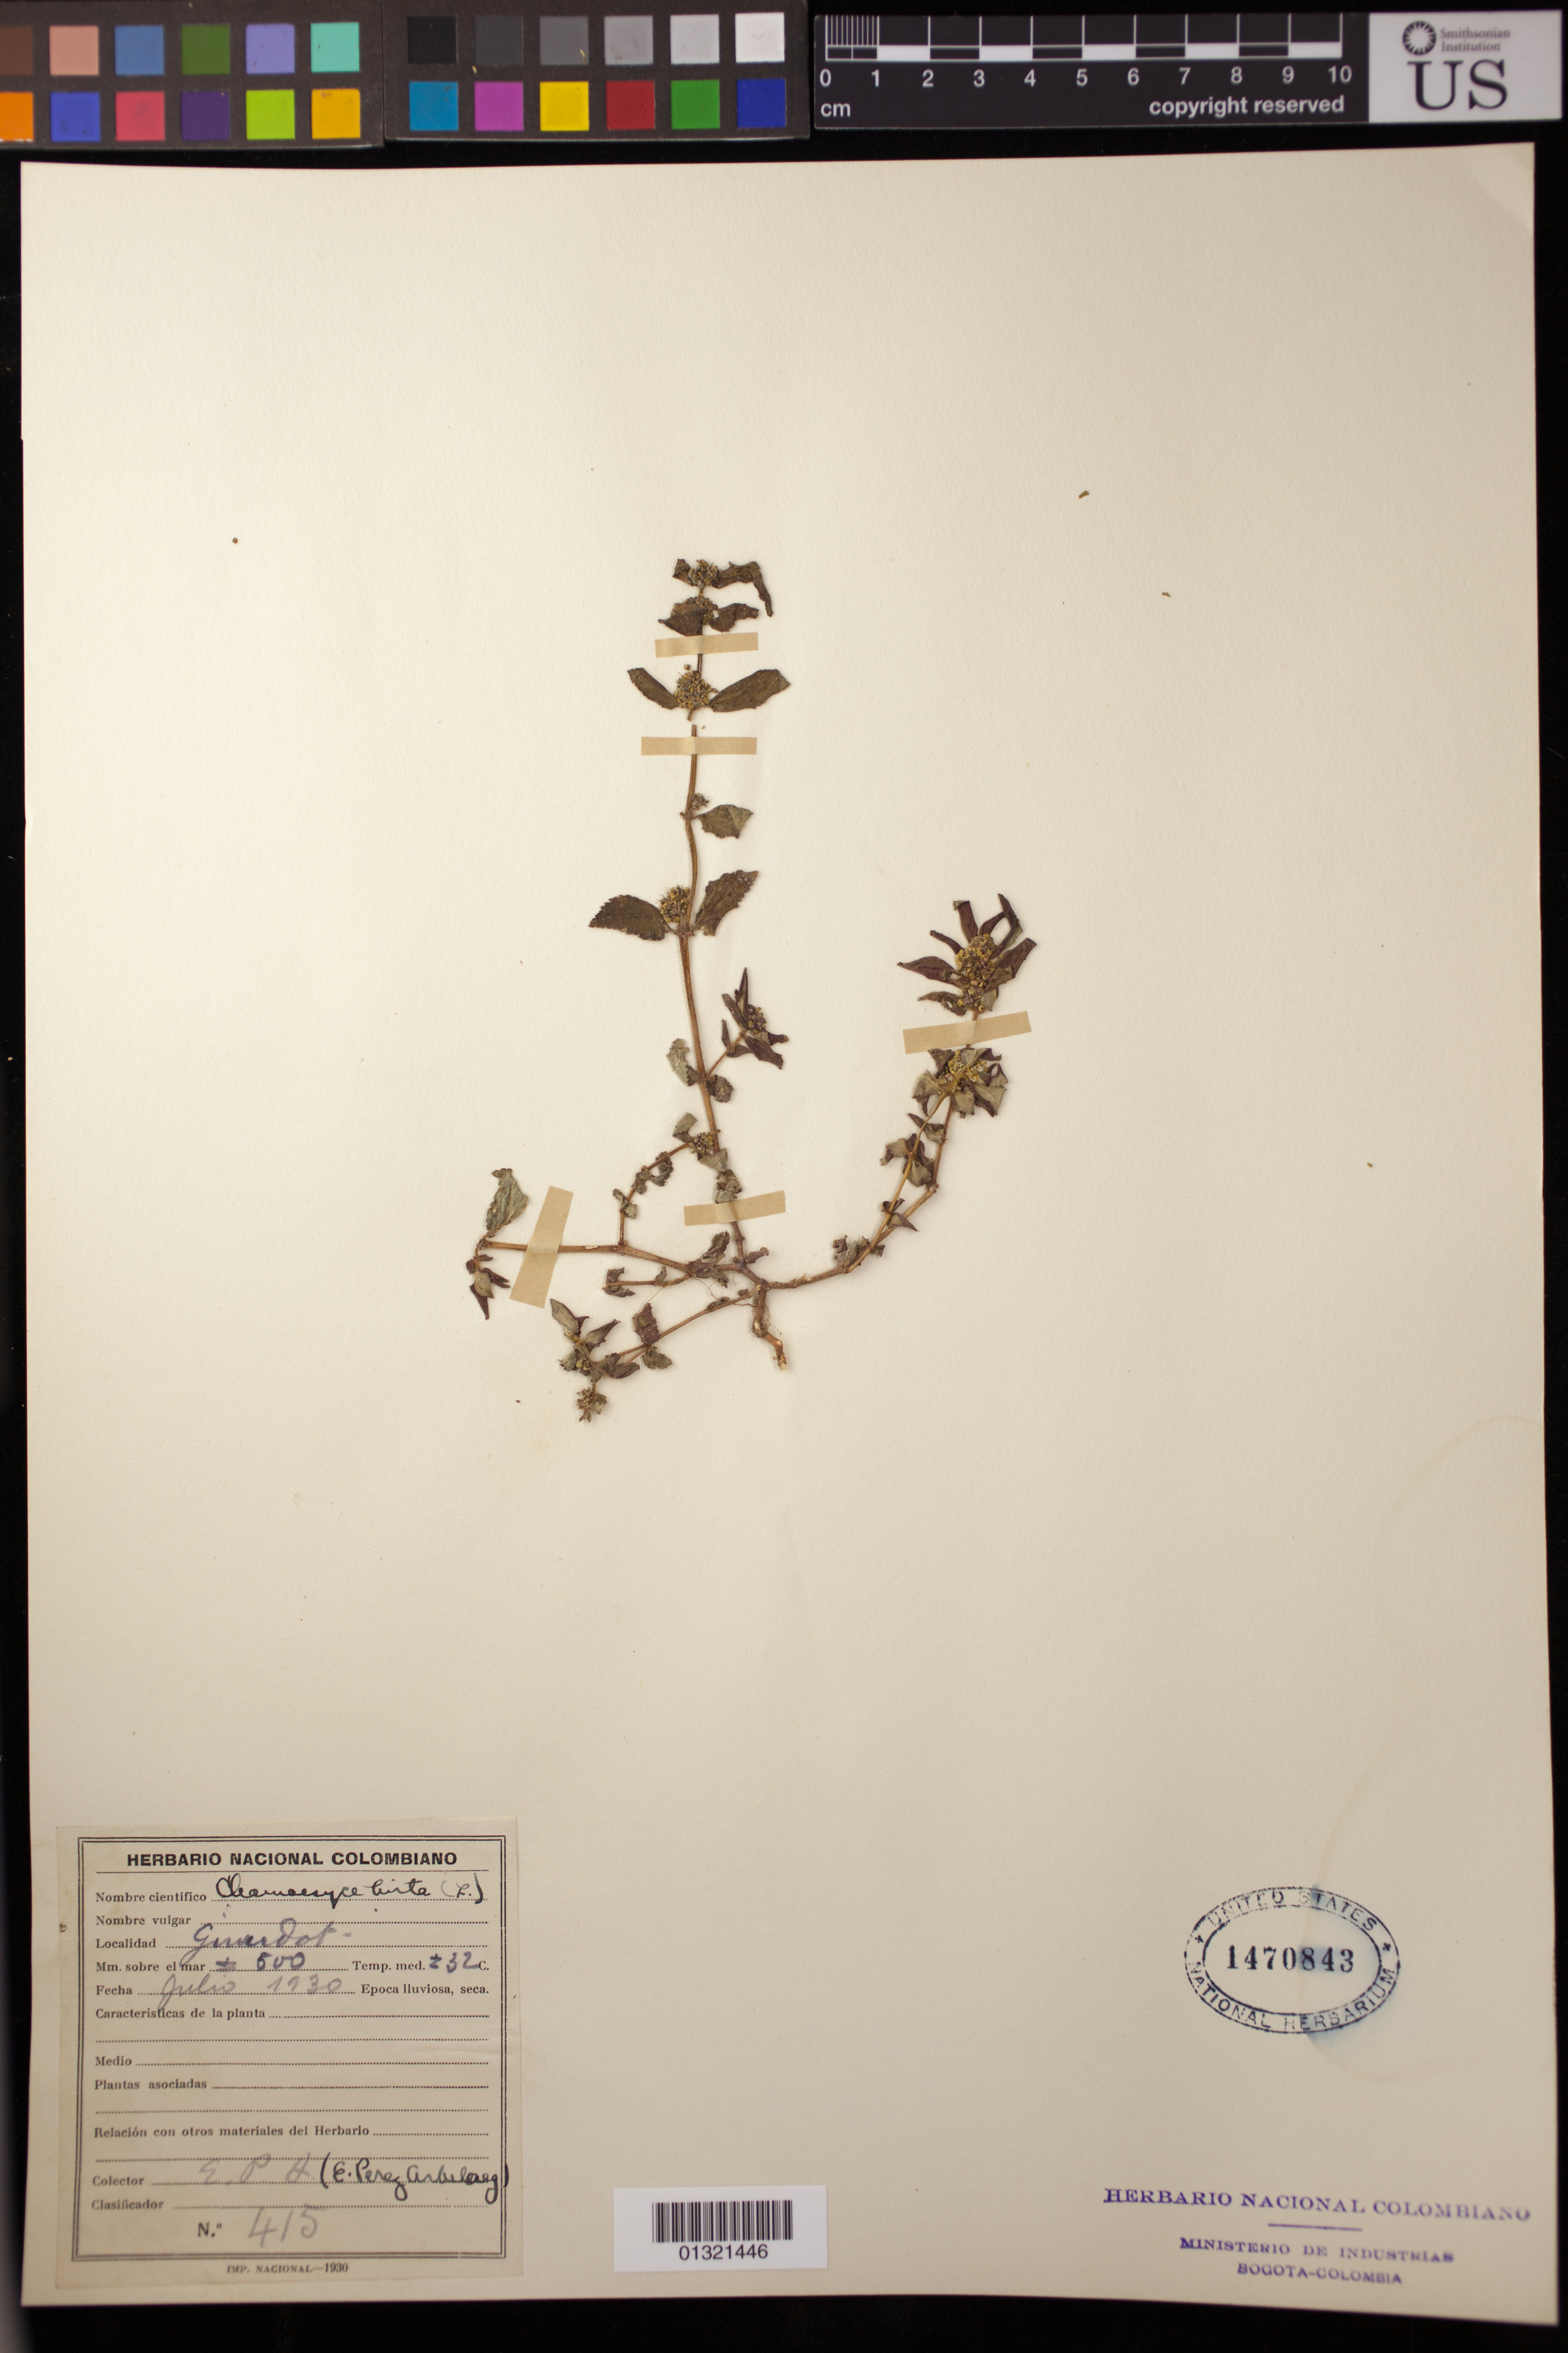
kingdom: Plantae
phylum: Tracheophyta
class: Magnoliopsida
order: Malpighiales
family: Euphorbiaceae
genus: Euphorbia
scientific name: Euphorbia hirta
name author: L.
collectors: E. Pérez Arbeláez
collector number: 415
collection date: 1930-07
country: Colombia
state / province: Cundinamarca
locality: Girardot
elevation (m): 500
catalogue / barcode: US 1470843